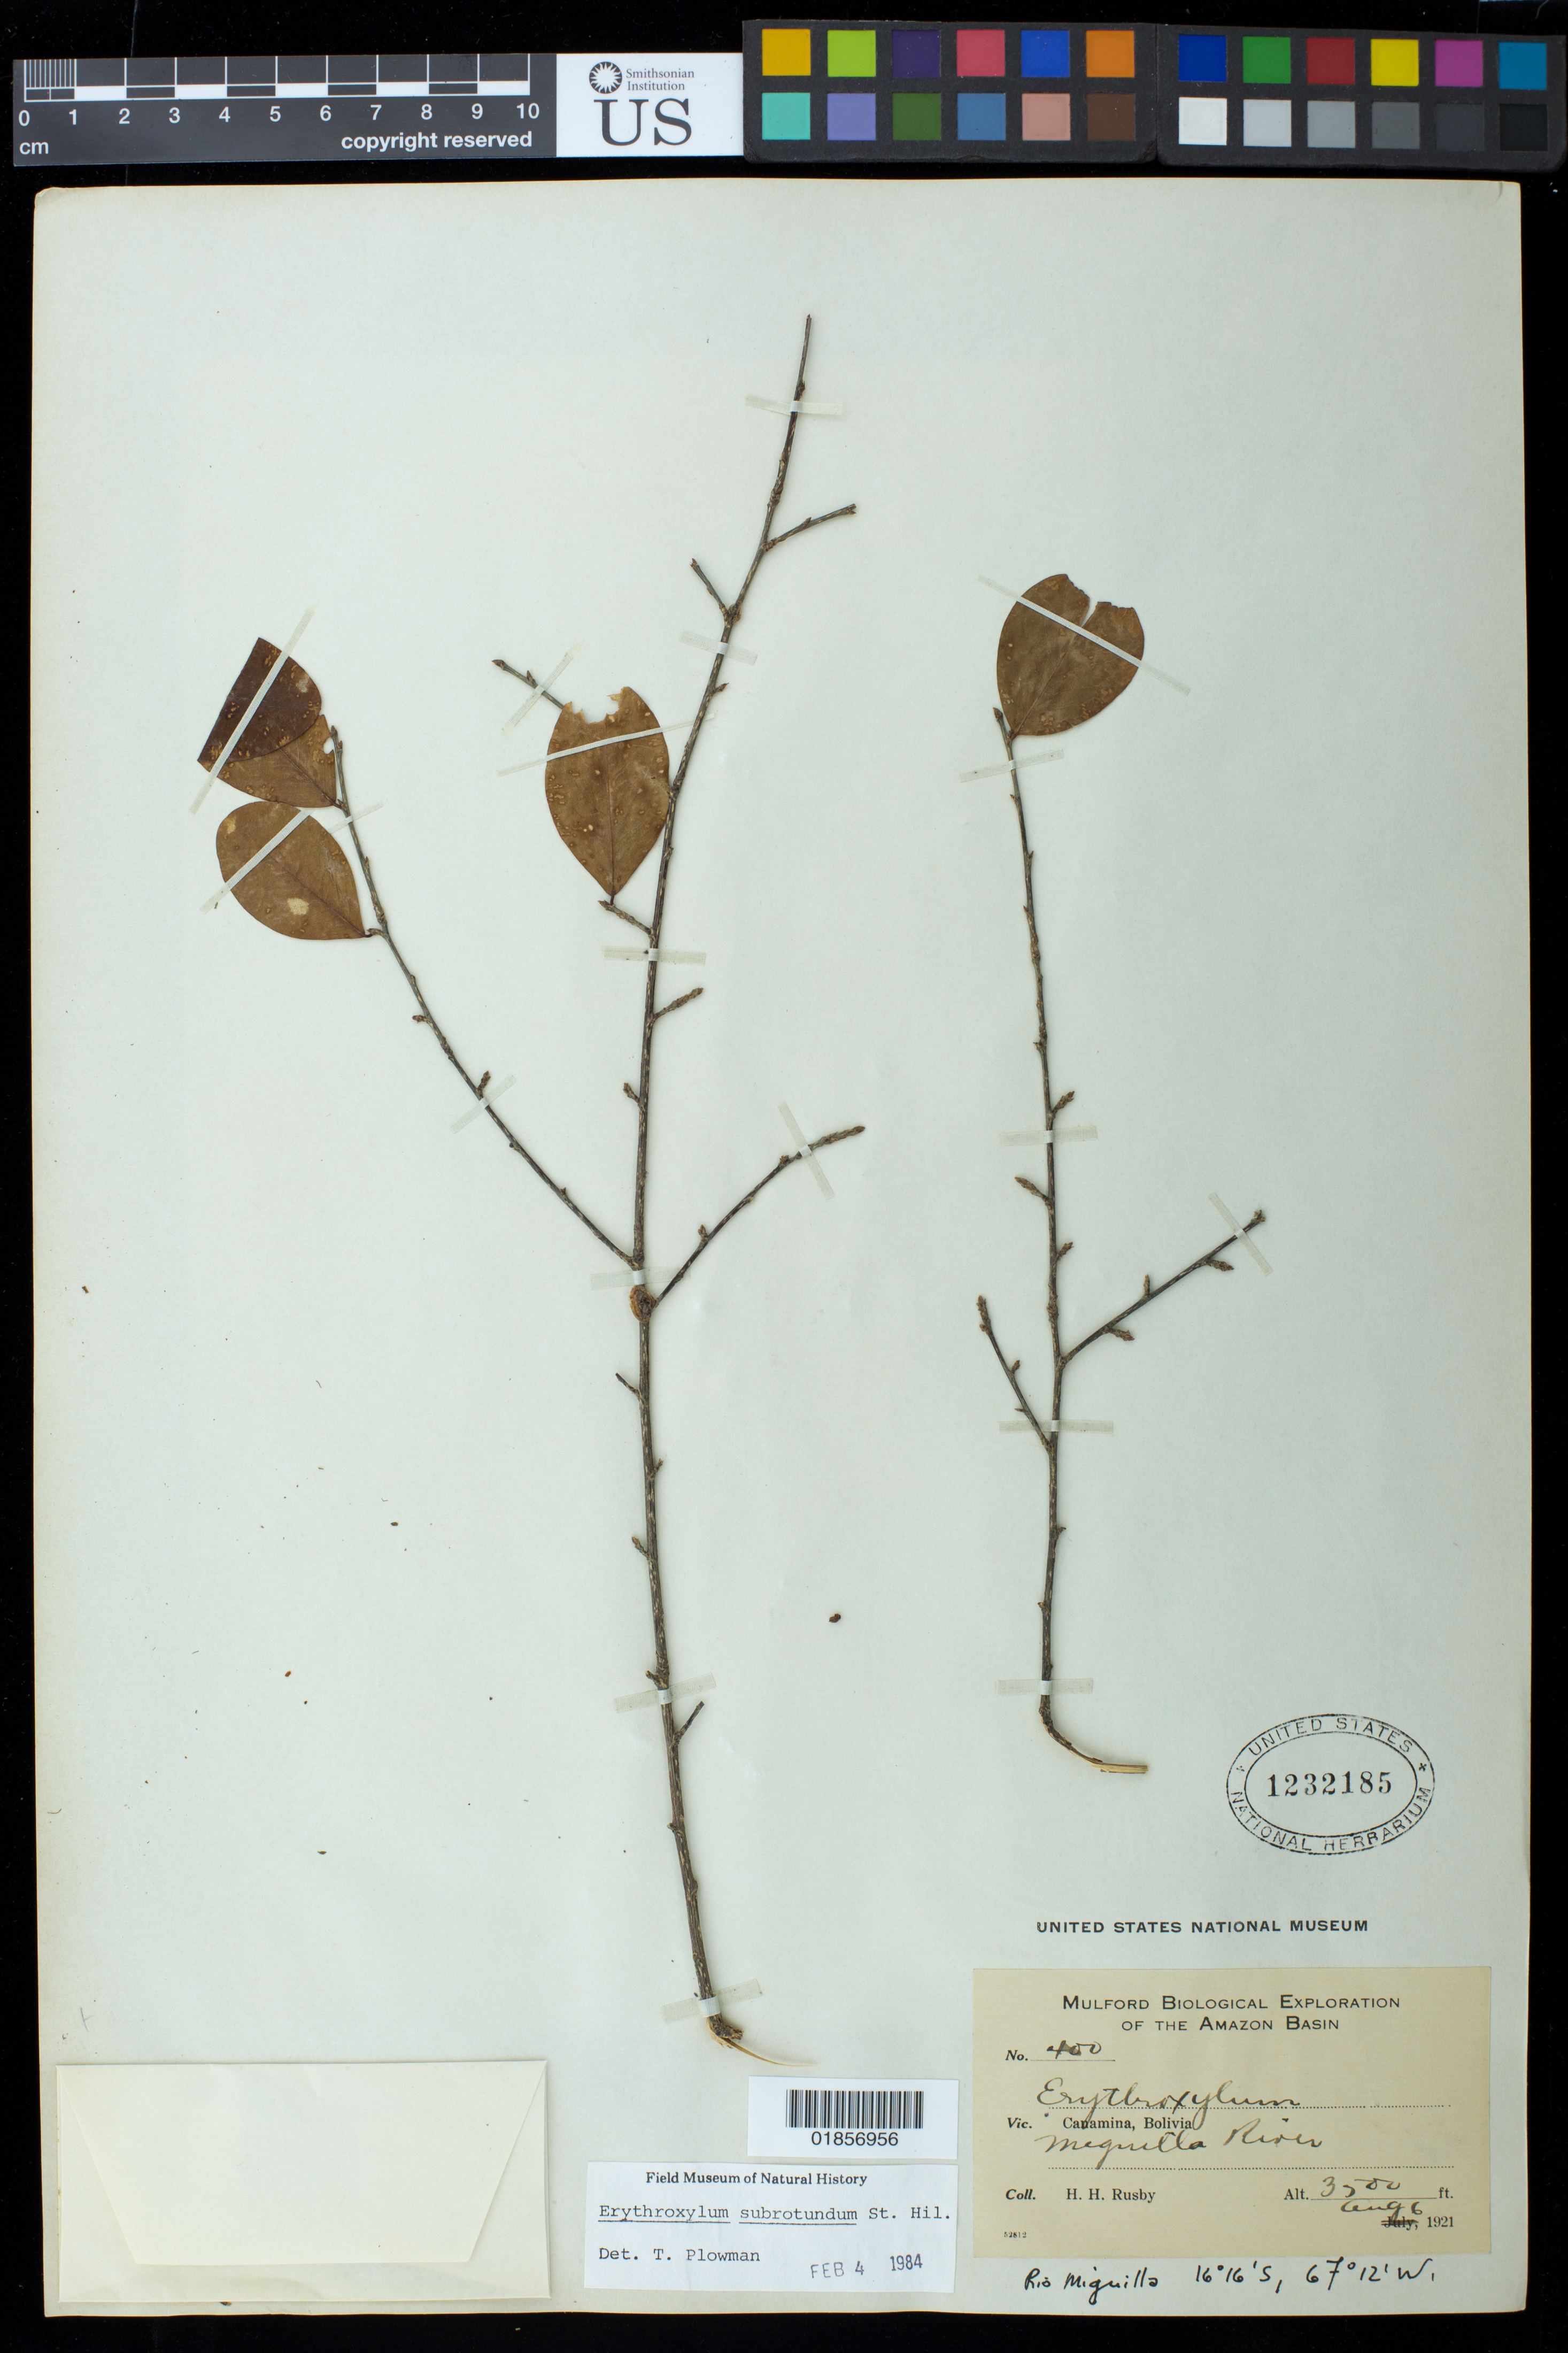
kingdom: Plantae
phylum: Tracheophyta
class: Magnoliopsida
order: Malpighiales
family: Erythroxylaceae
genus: Erythroxylum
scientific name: Erythroxylum subrotundum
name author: A. St.-Hil.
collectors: H. H. Rusby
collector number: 400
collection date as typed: Aug 6 1921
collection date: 1921-08-06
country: Bolivia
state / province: La Paz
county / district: Sud Yungas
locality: Rio Miguilla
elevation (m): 1067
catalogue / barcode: US 1232185